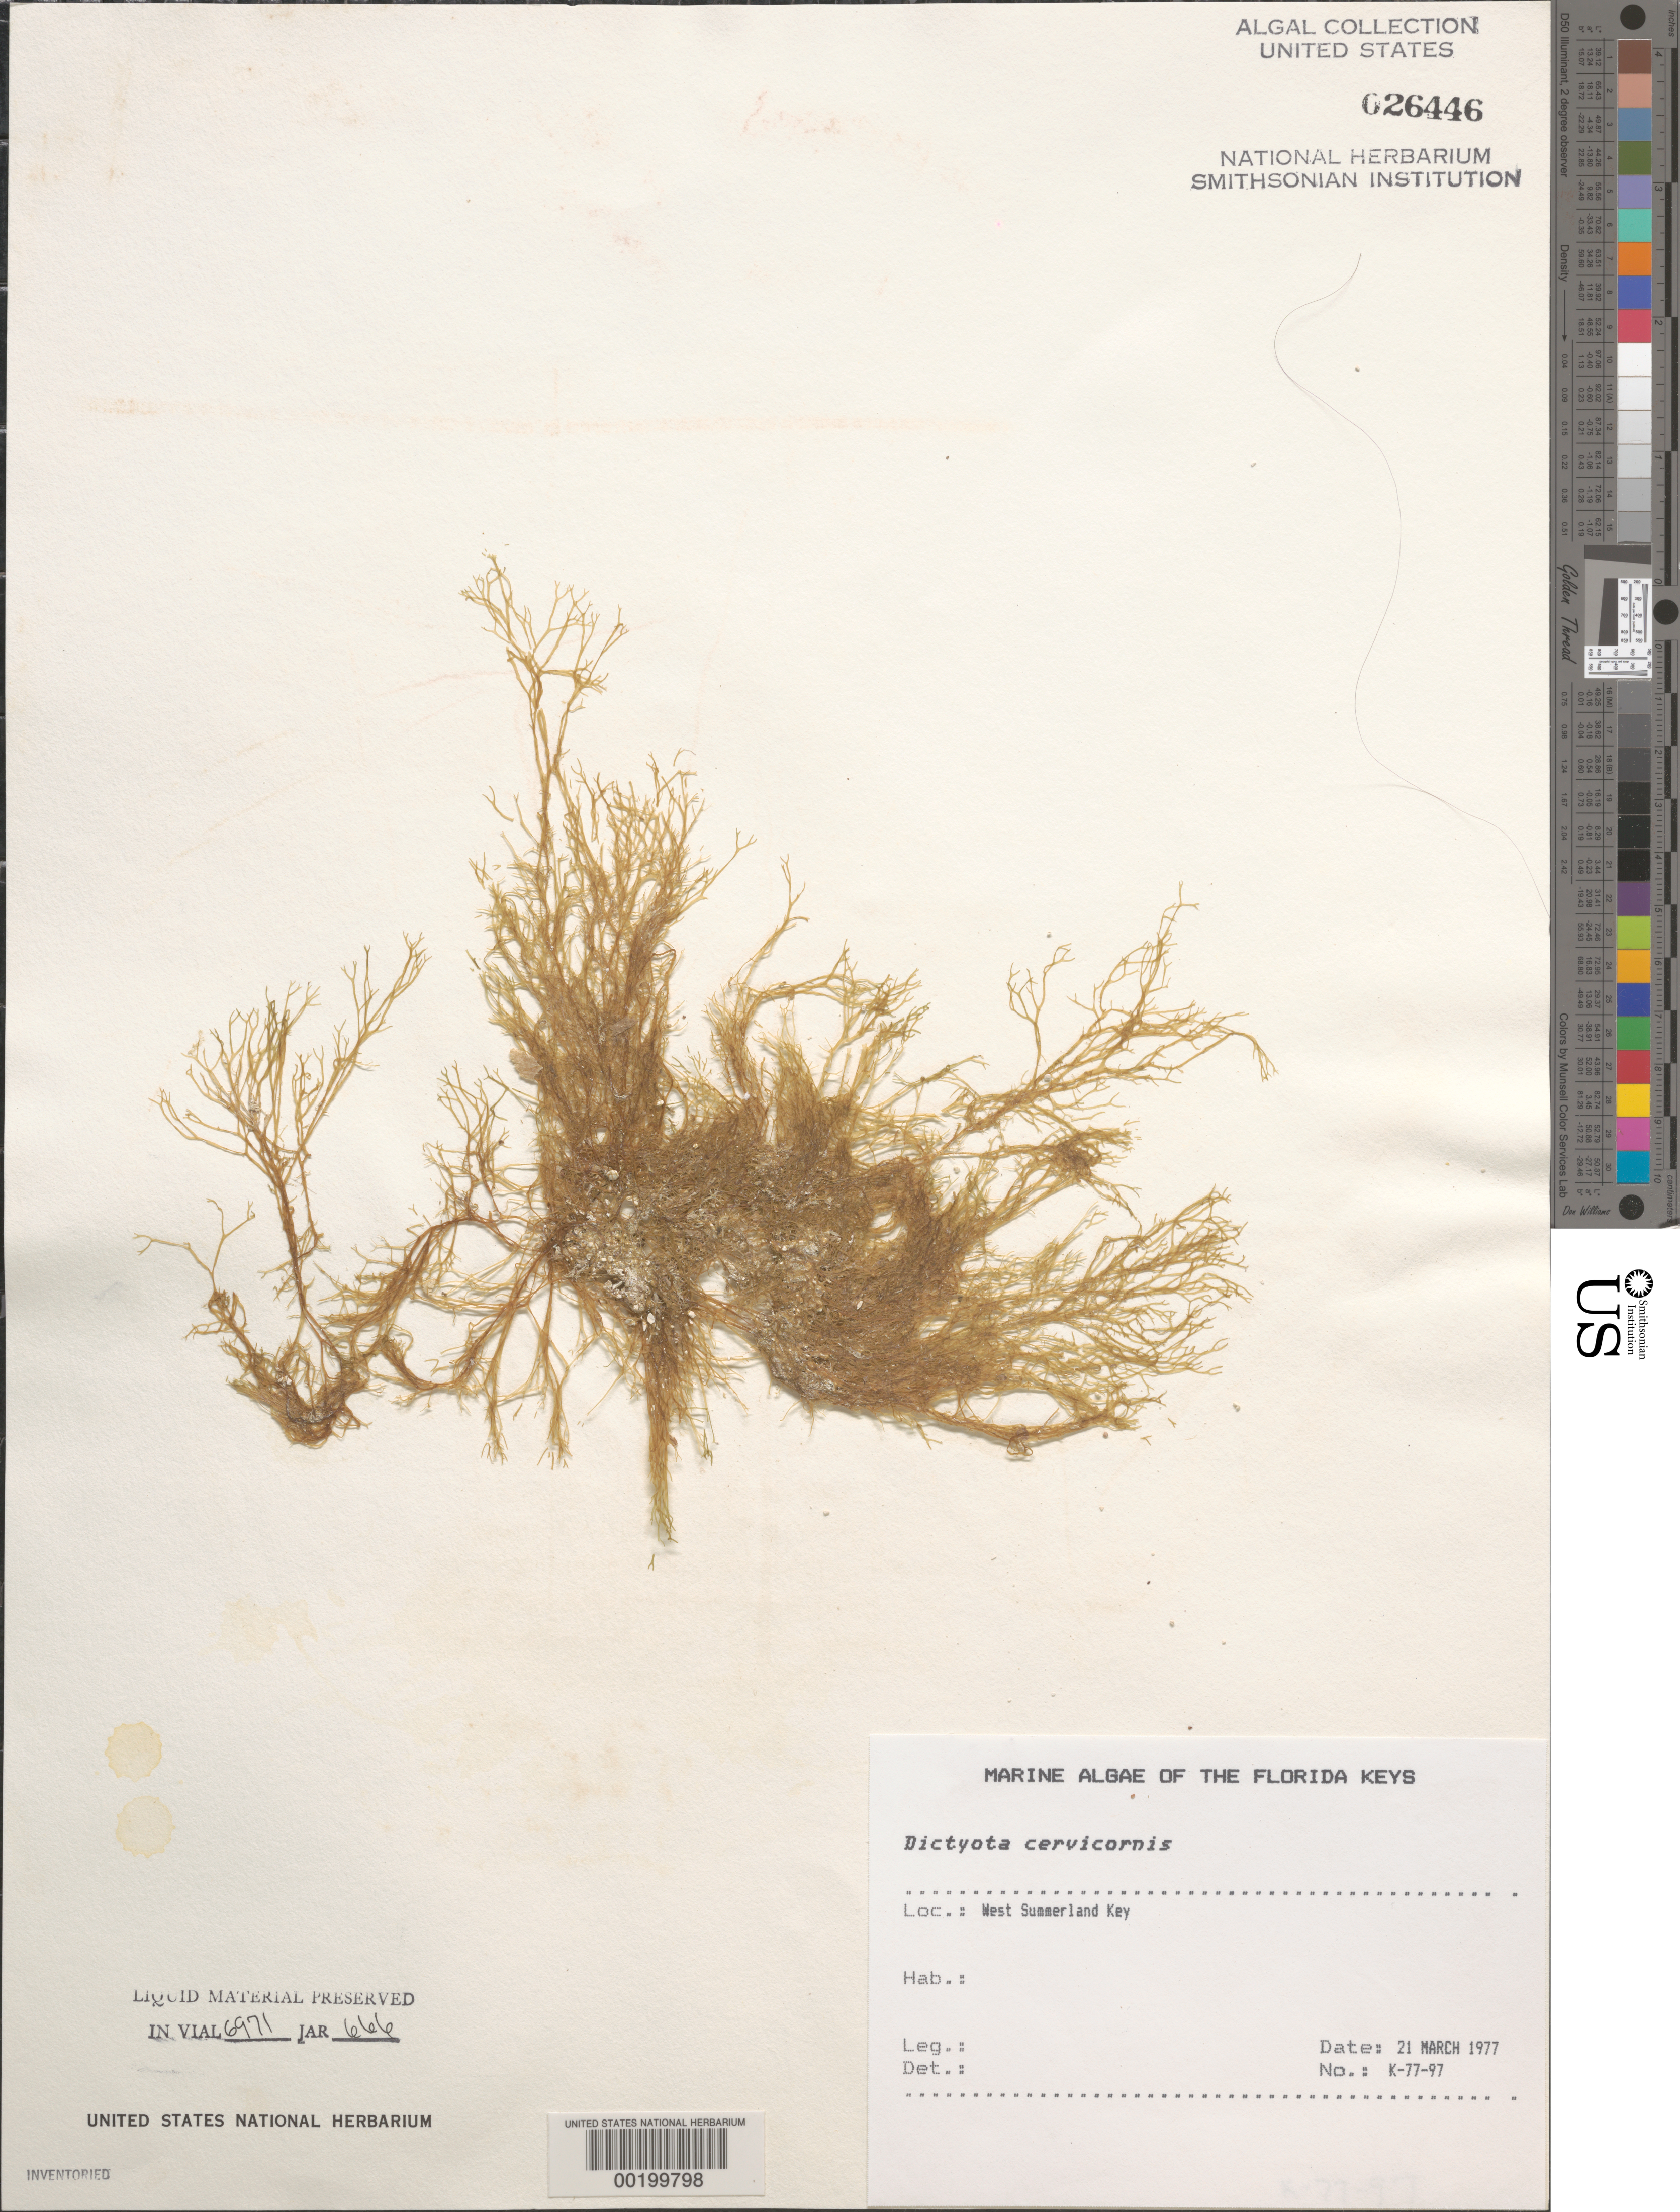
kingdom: Chromista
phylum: Ochrophyta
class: Phaeophyceae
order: Dictyotales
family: Dictyotaceae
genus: Dictyota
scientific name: Dictyota cervicornis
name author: Kütz.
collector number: K-77-97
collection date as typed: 21 Mar 1977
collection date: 1977-03-21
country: United States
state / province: Florida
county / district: Monroe County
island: West Summerland Key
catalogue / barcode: US 26446